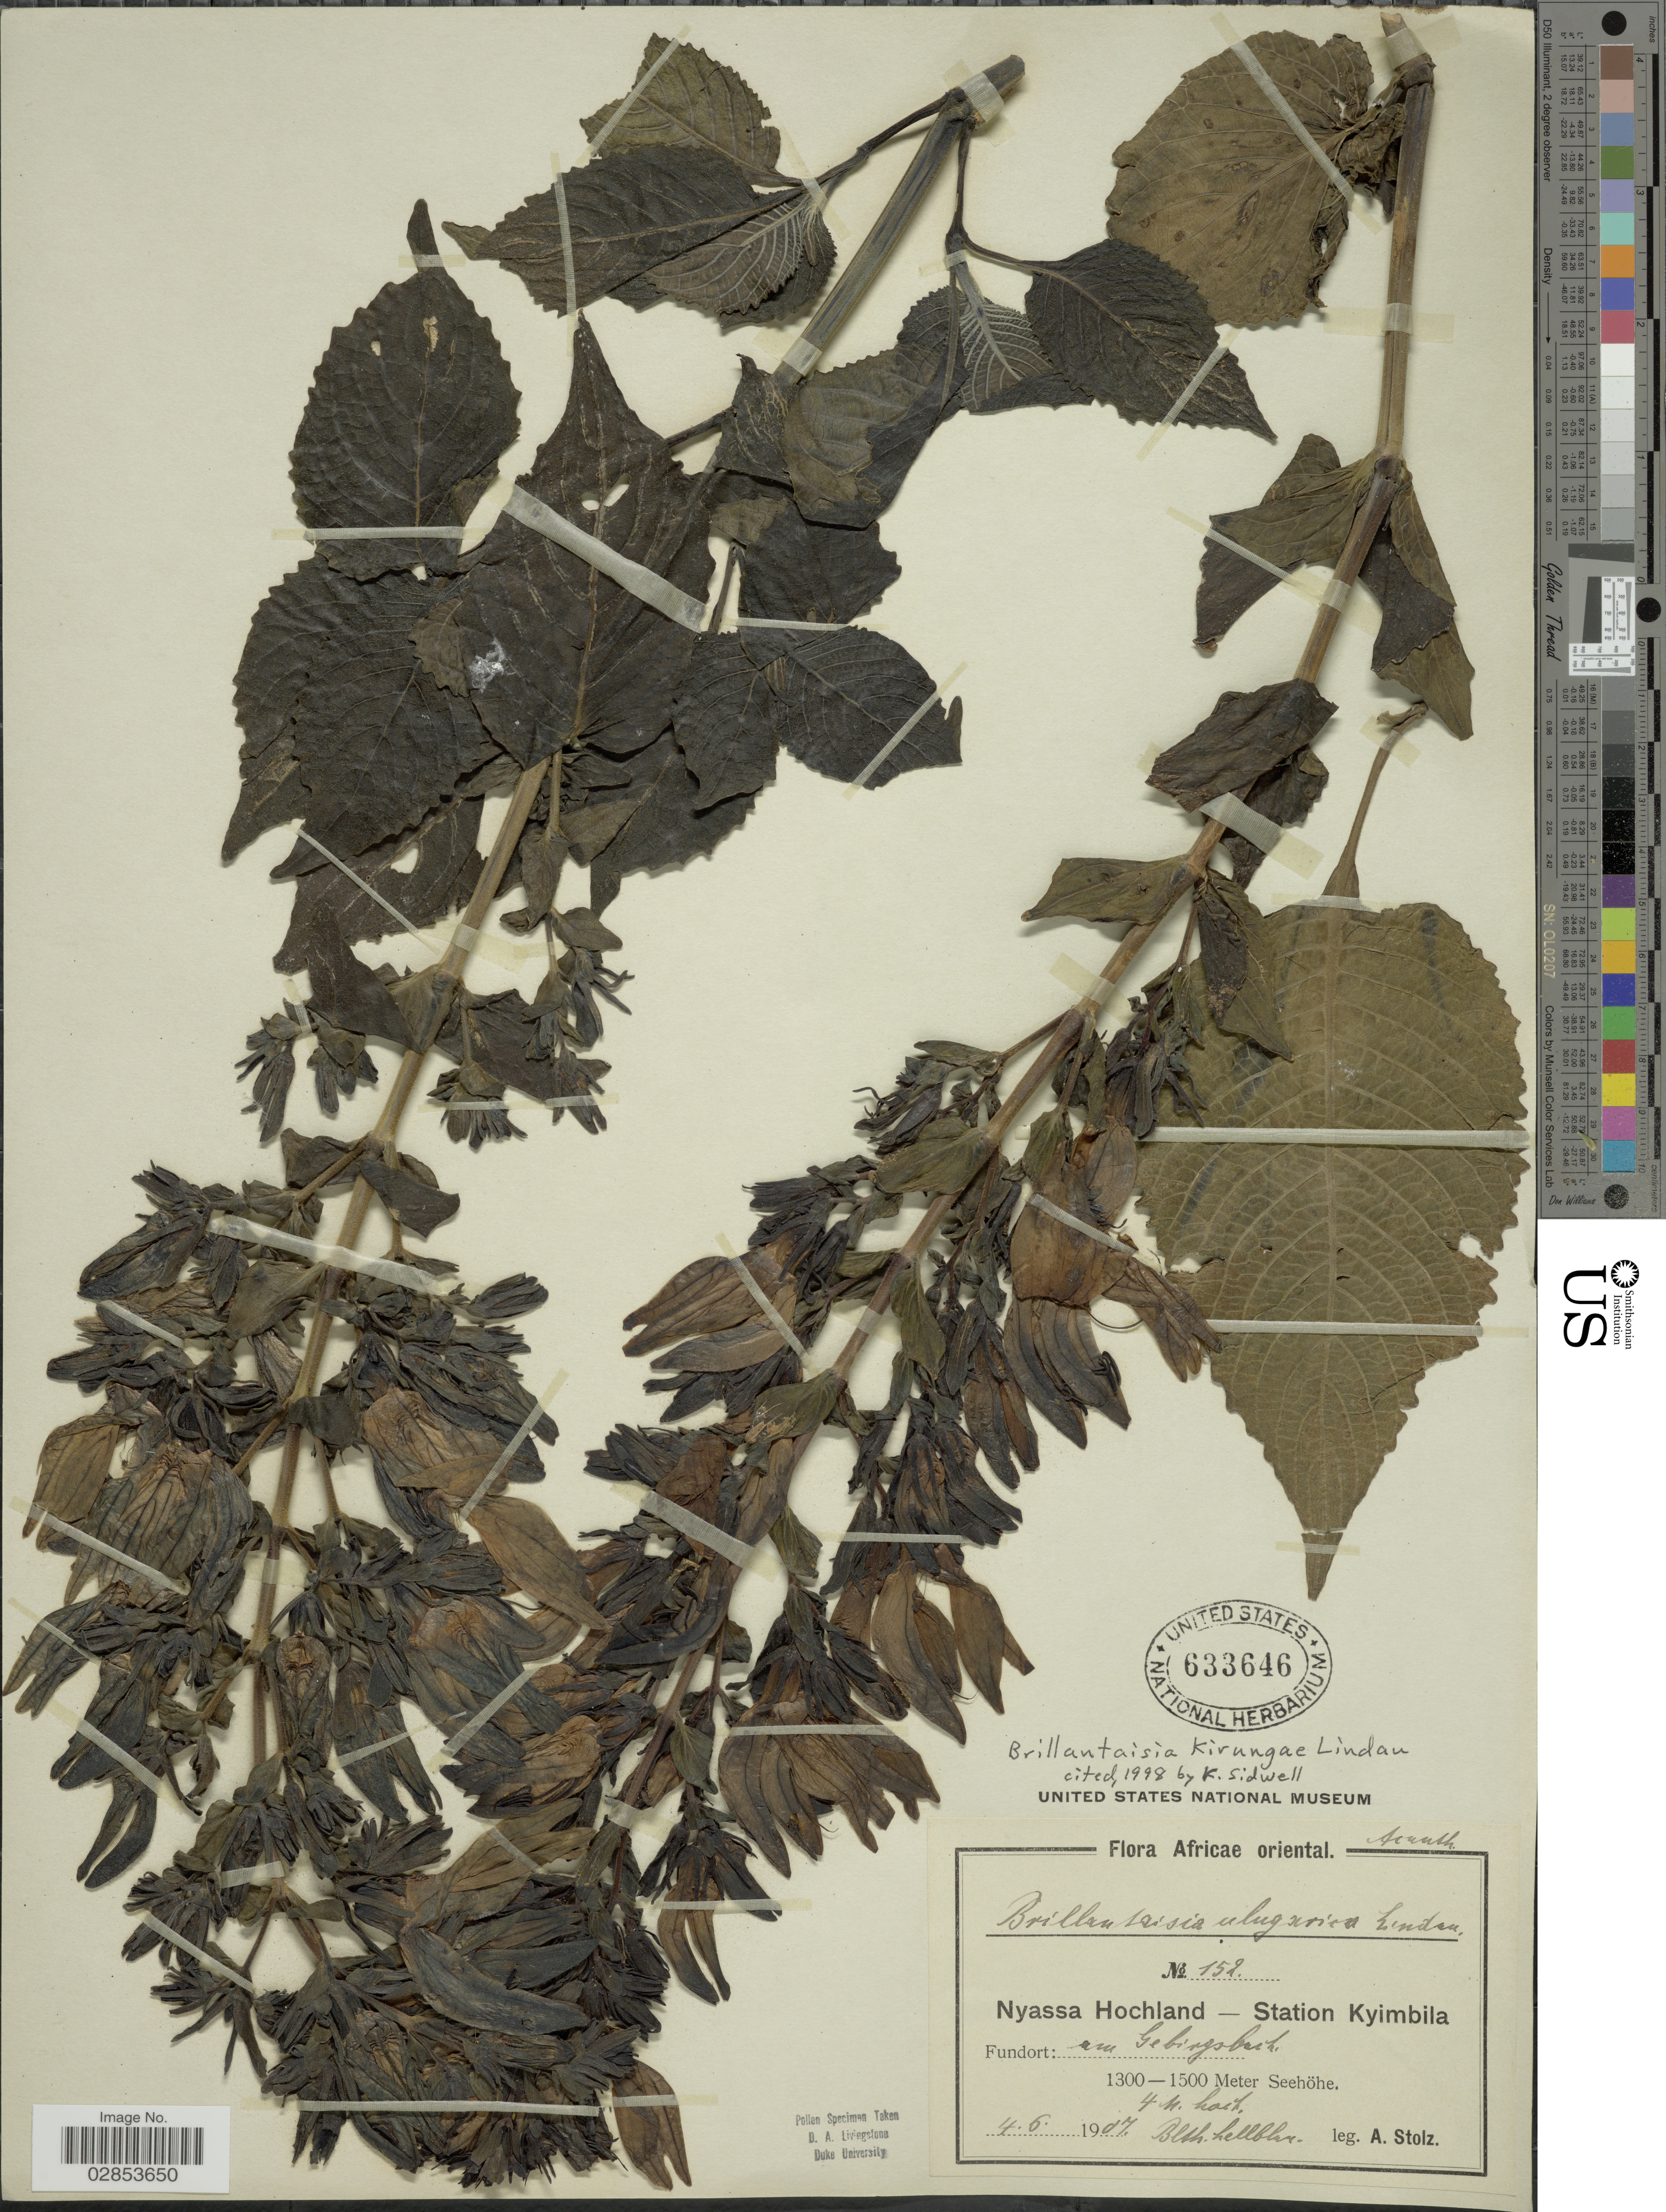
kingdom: Plantae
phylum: Tracheophyta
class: Magnoliopsida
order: Lamiales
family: Acanthaceae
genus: Brillantaisia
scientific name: Brillantaisia kirungae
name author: Lindau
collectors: A. Stolz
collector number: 152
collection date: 1907-06-04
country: Malawi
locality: Africae oriental. Nyassa Hochland-Station Kyimbila.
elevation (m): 1300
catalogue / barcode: US 633646